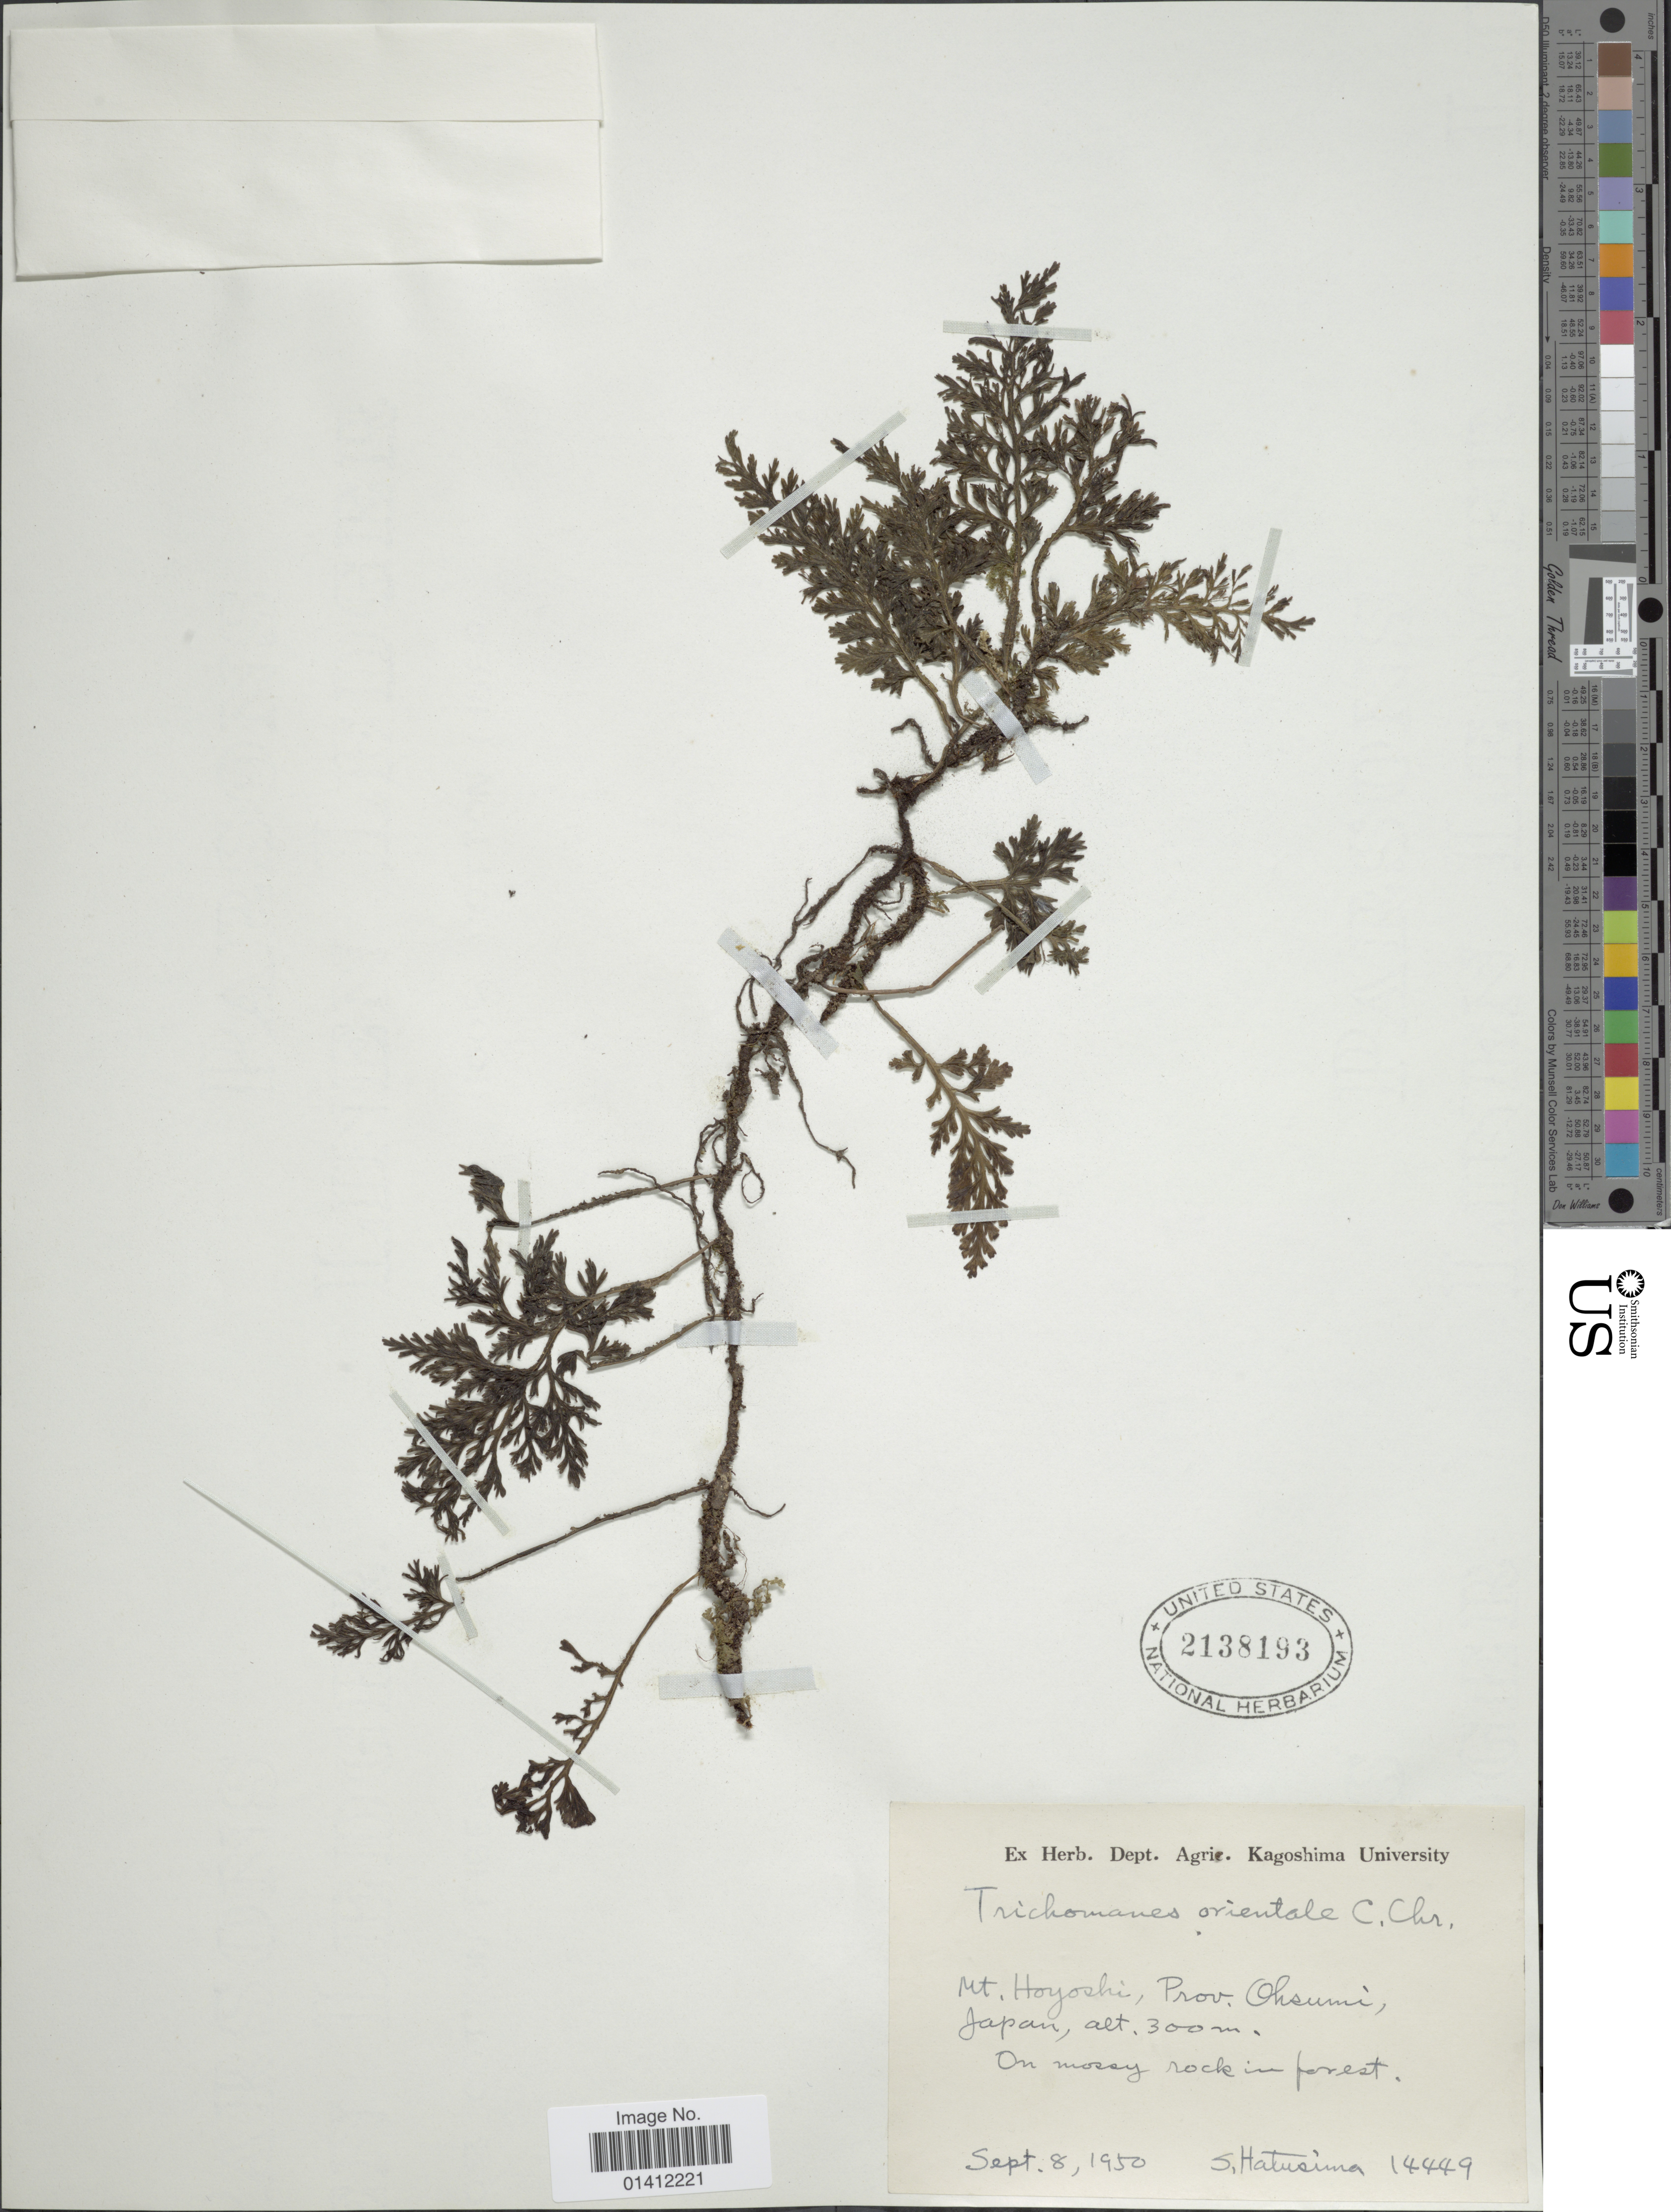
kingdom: Plantae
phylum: Tracheophyta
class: Polypodiopsida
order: Hymenophyllales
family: Hymenophyllaceae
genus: Vandenboschia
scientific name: Vandenboschia orientalis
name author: (C. Chr.) Ching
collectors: S. Hatusima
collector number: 14449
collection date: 1950-09-08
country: Japan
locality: Mt. Hoyoshi, Prov. Ohsumi, Japan. On mossy rock in forest.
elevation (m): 300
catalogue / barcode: US 2138193